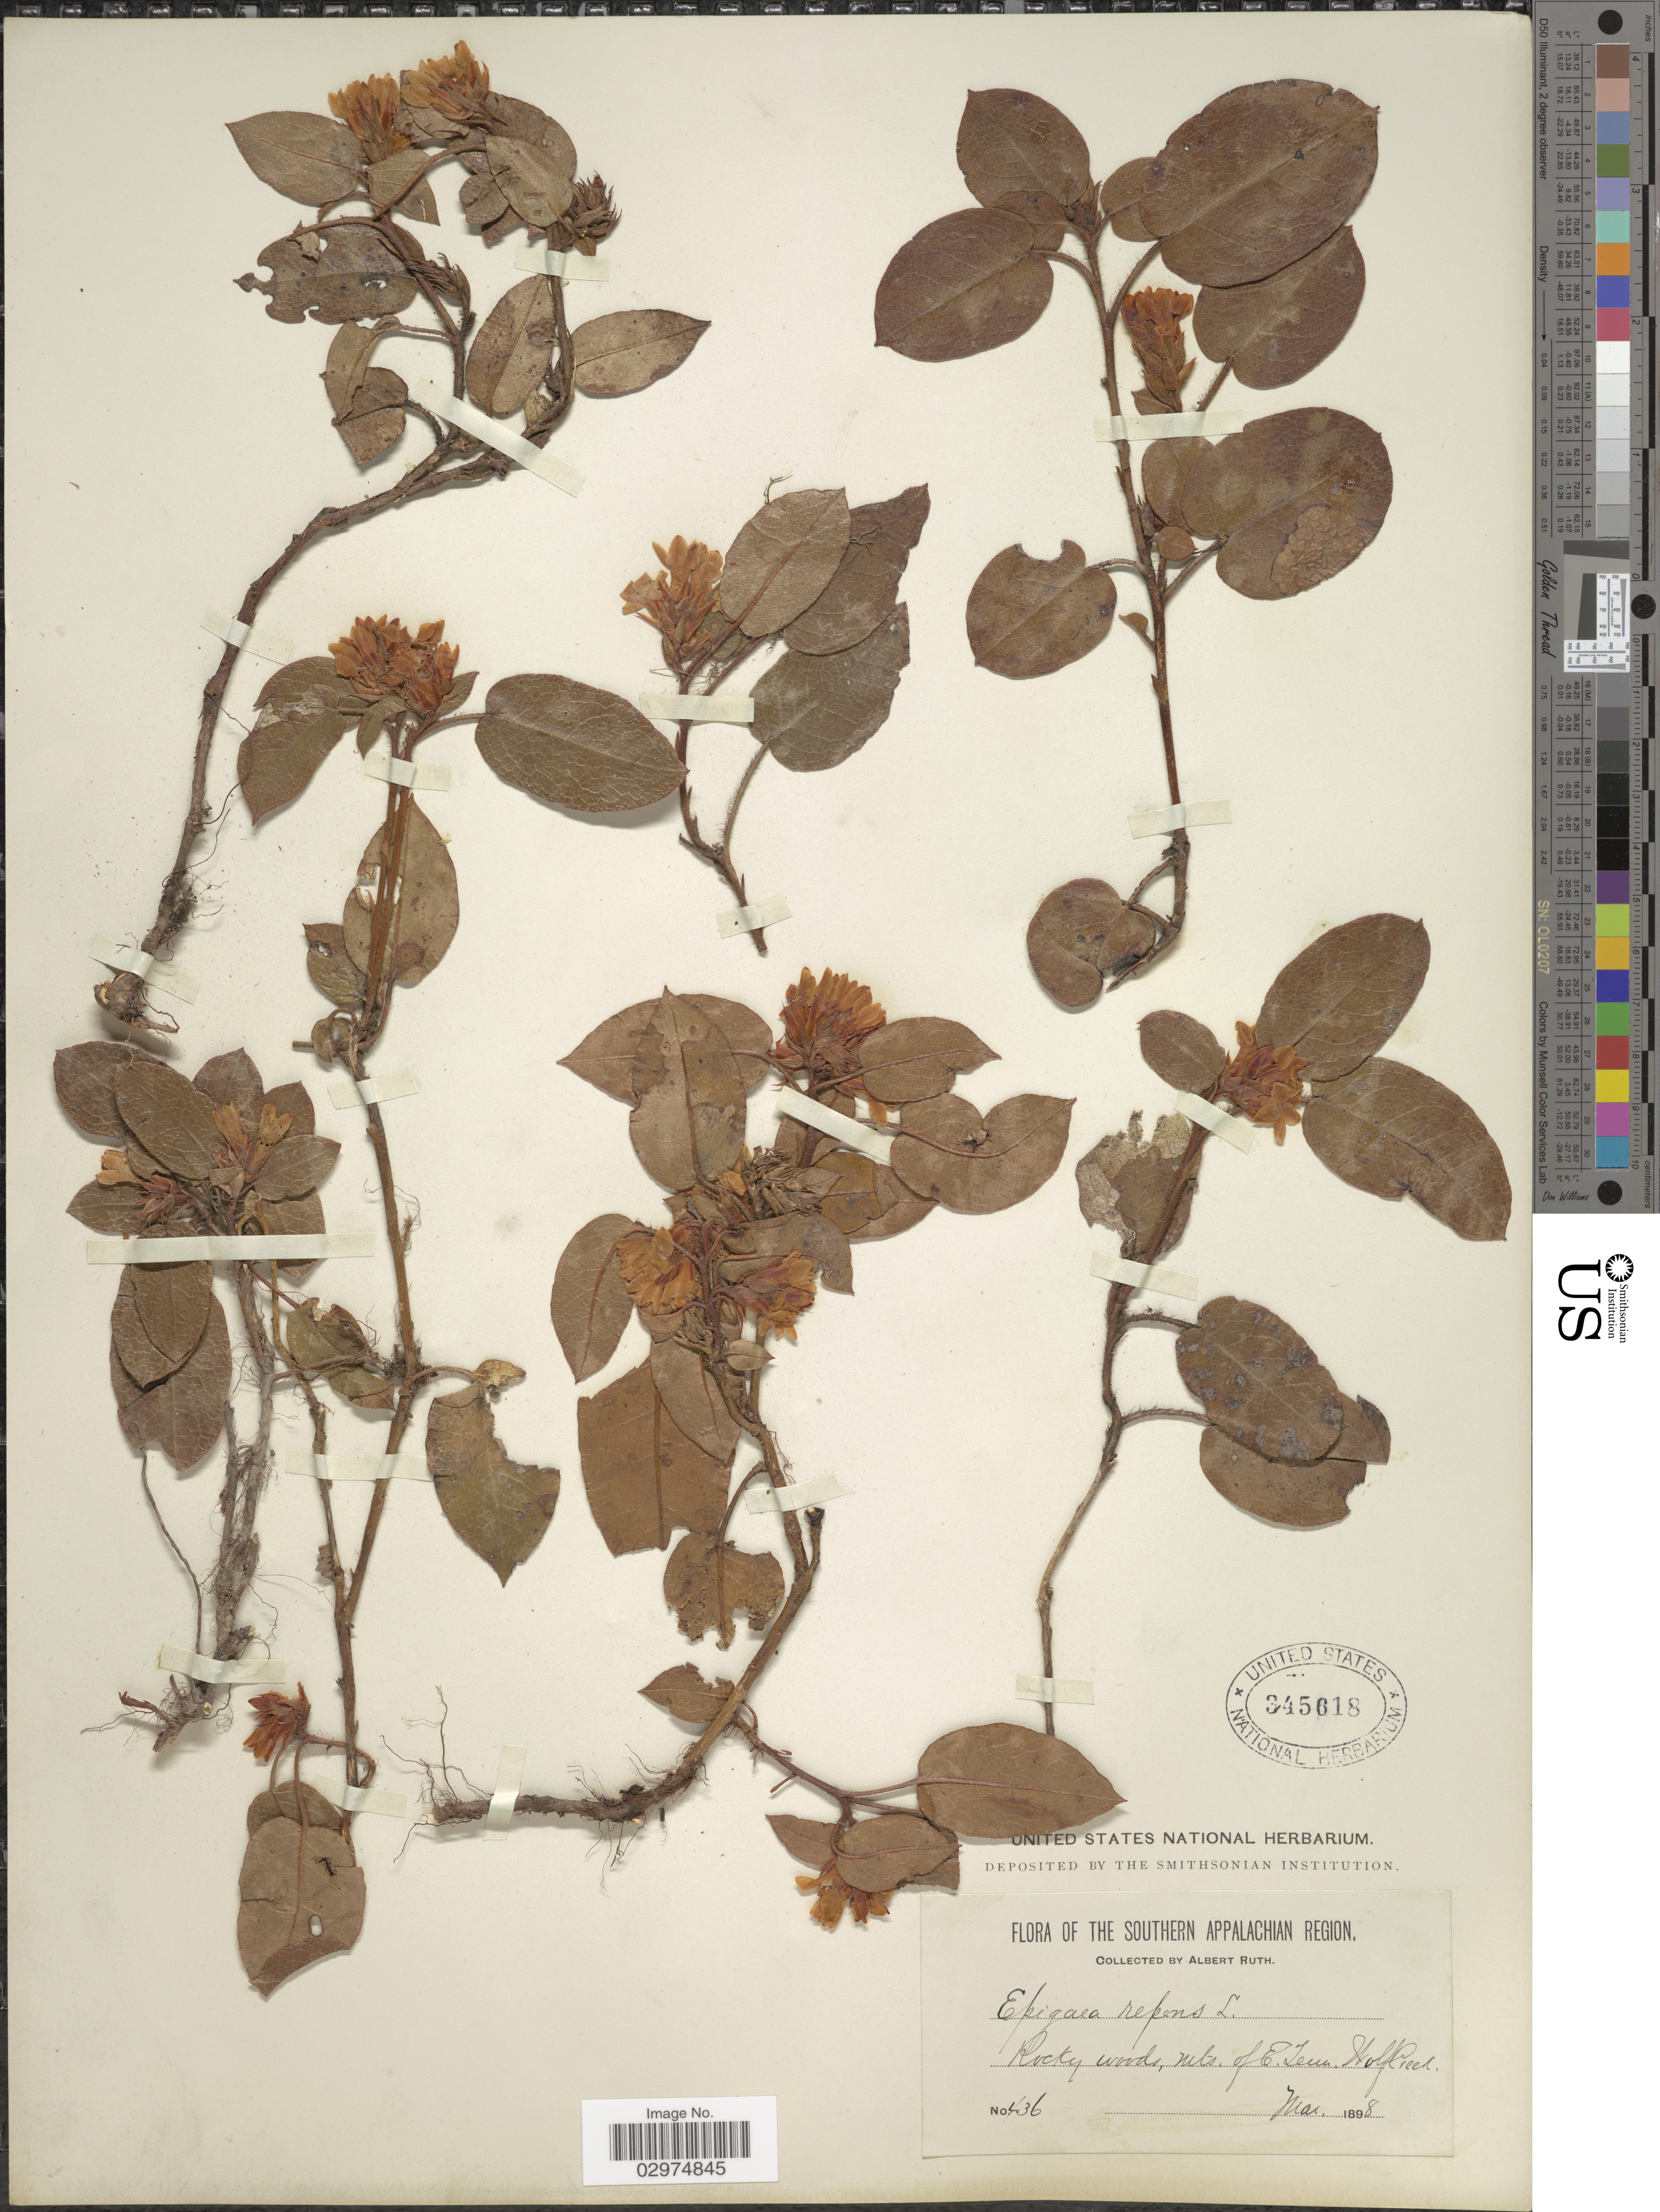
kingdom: Plantae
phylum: Tracheophyta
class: Magnoliopsida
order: Ericales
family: Ericaceae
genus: Epigaea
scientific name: Epigaea repens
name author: L.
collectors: A. Ruth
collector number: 436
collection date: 1898-03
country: United States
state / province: Tennessee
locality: The Southern Appalachian Region. Mts. of E. Tenn. Wolf Creek.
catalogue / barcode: US 3445618